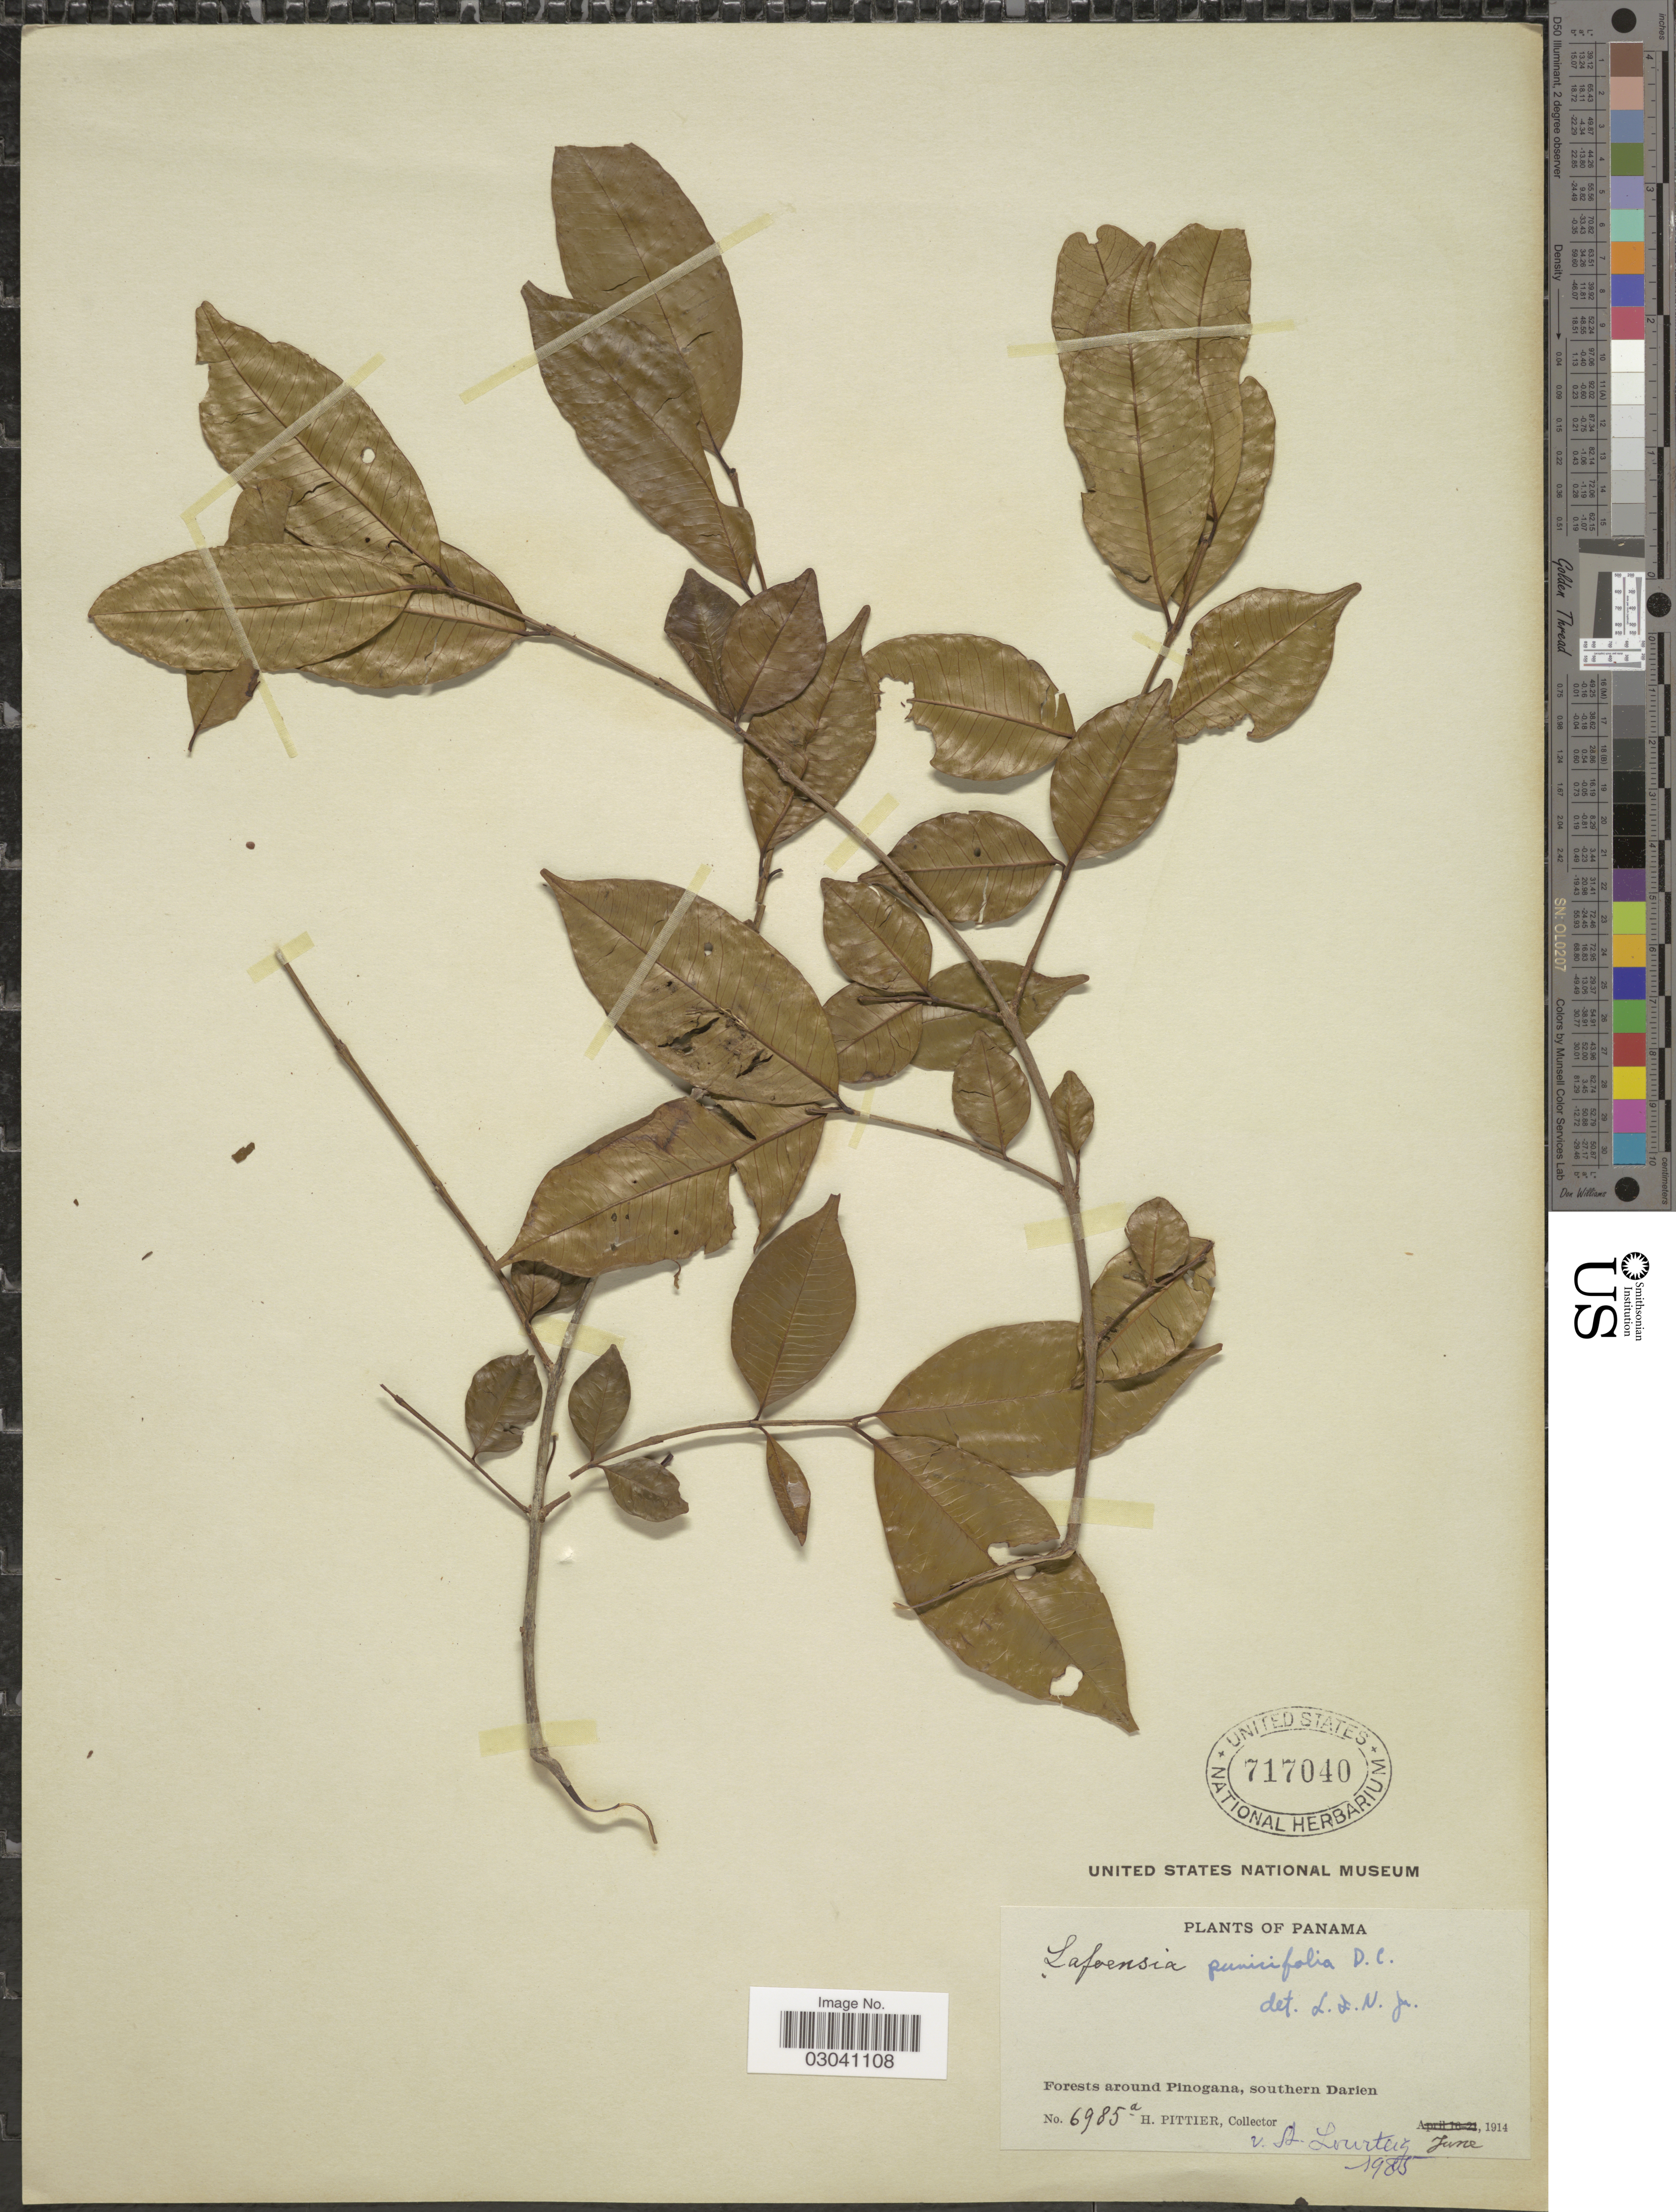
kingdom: Plantae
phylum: Tracheophyta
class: Magnoliopsida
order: Myrtales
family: Lythraceae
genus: Lafoensia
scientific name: Lafoensia punicifolia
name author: DC.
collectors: H. F. Pittier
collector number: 6985a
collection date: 1914-06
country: Panama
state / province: Darién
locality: Forests around Pinogana, Southern Darien.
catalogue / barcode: US 717040